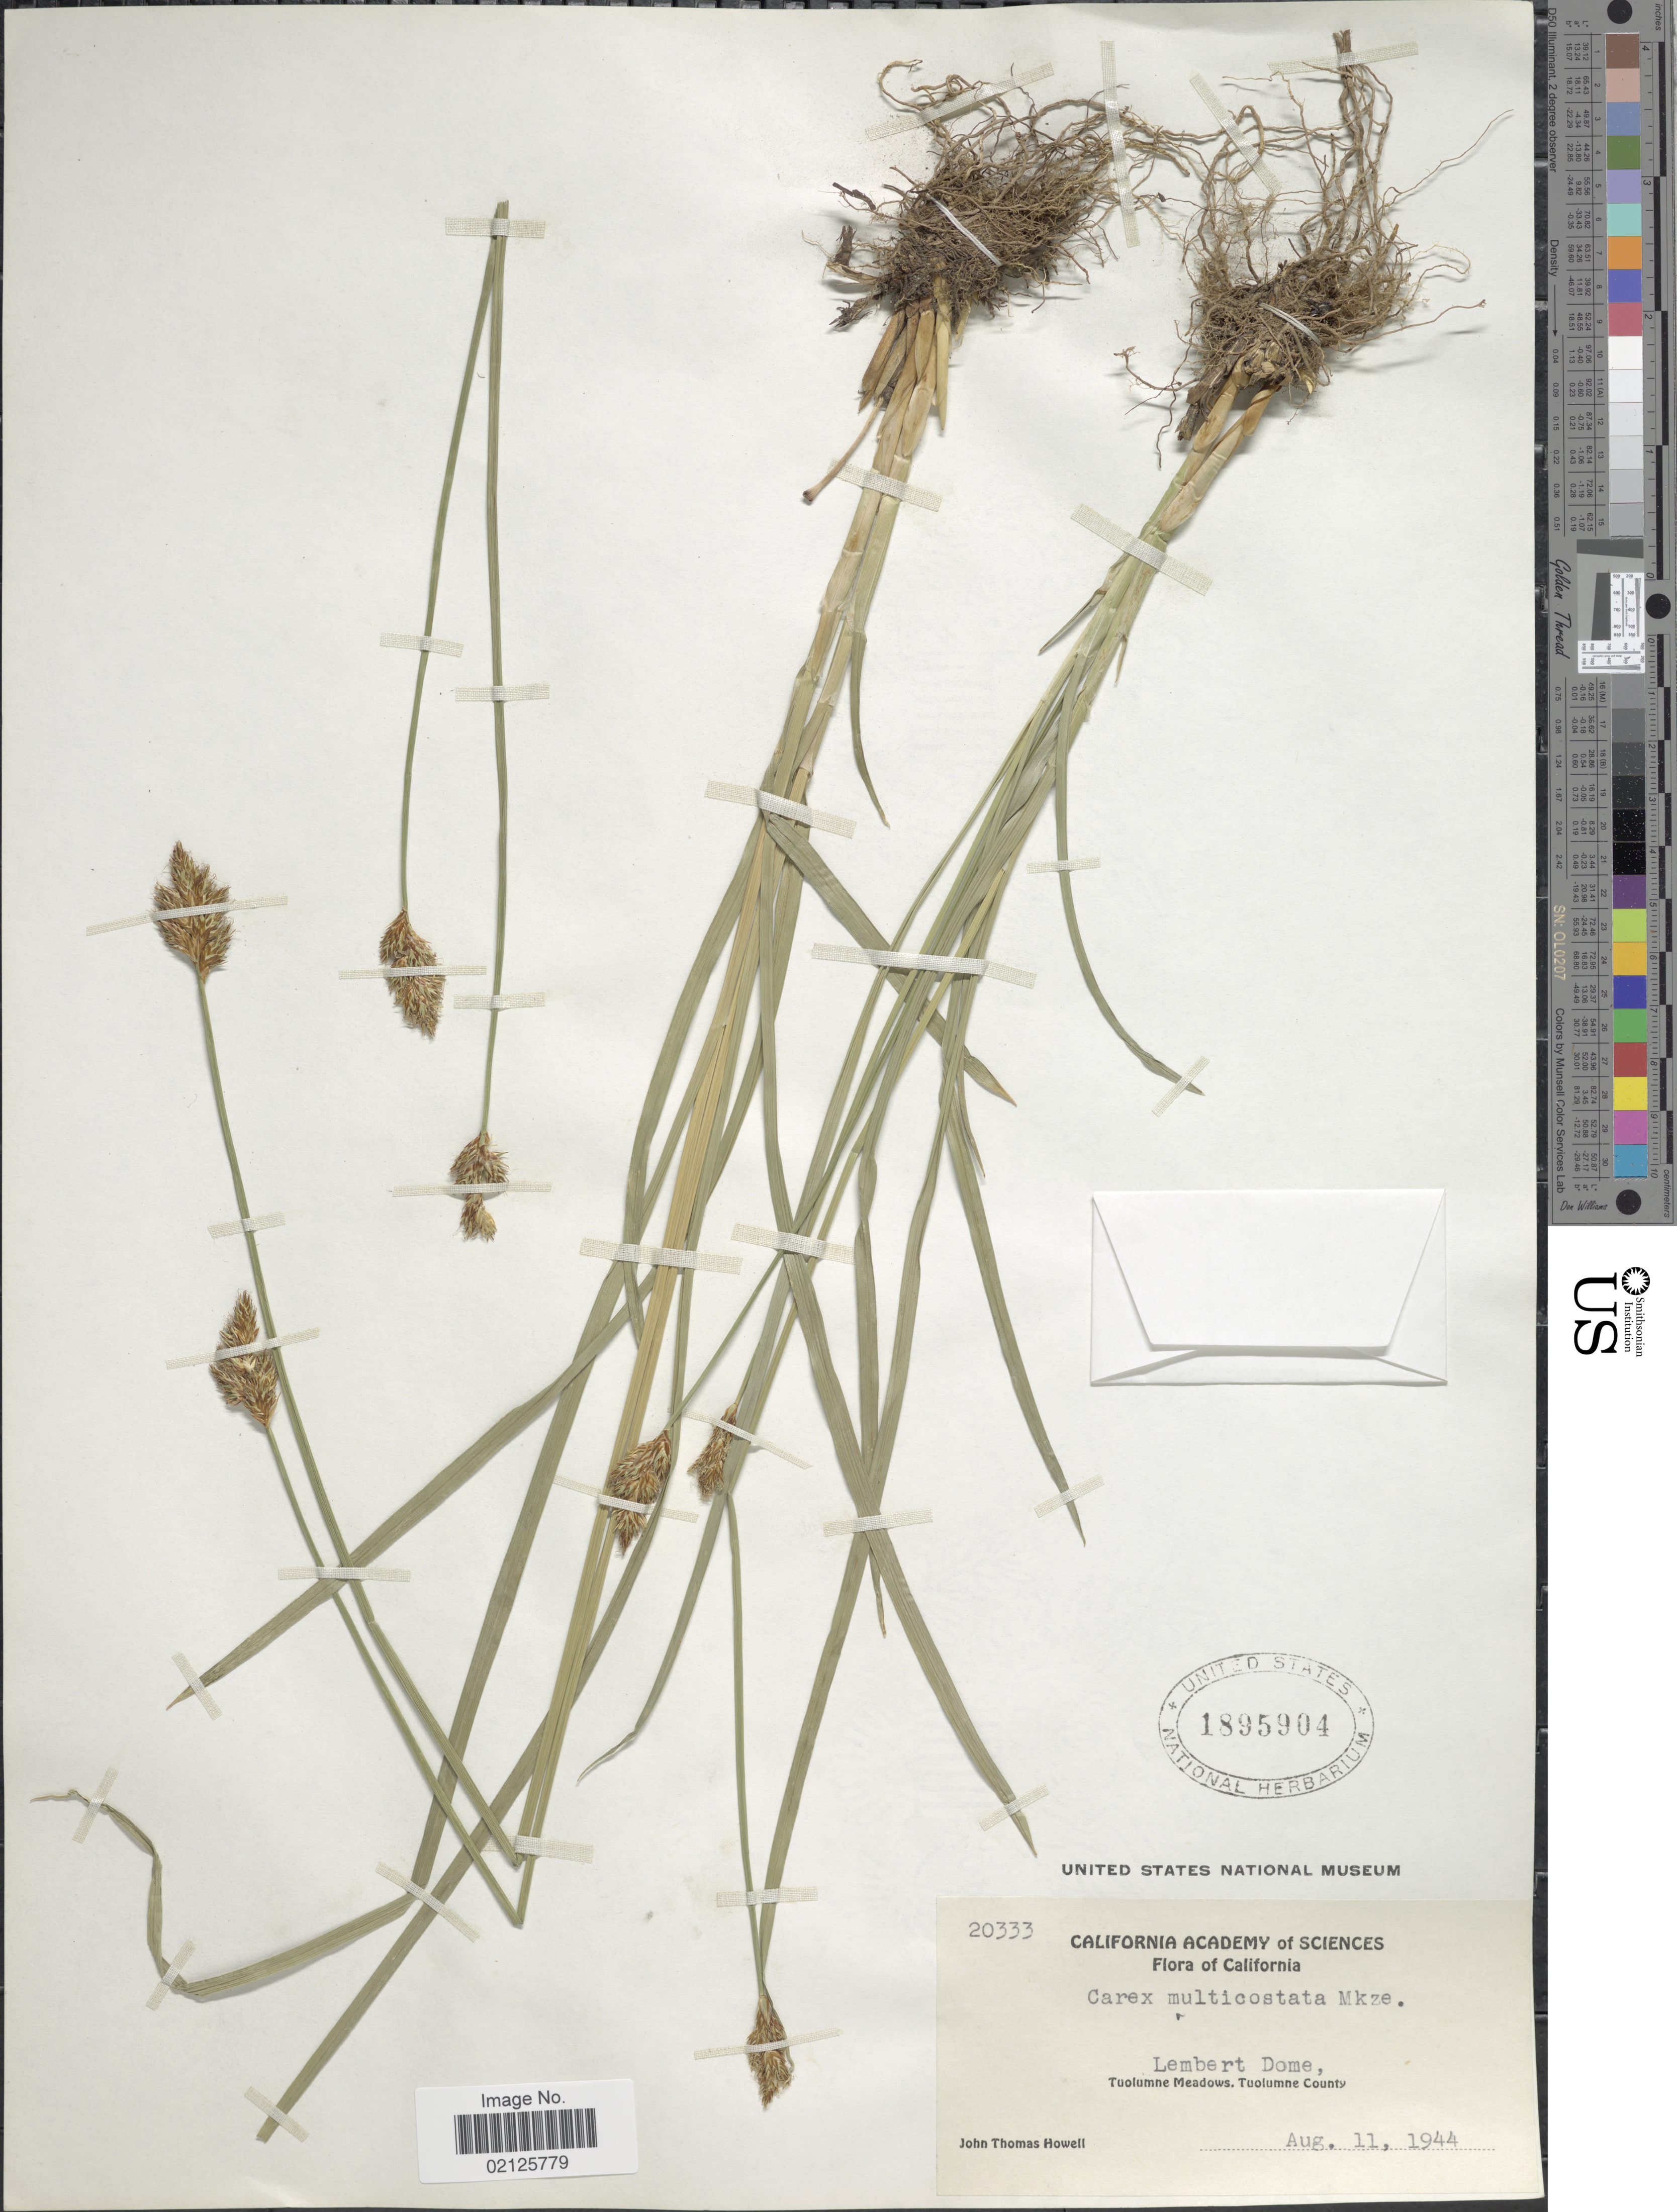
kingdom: Plantae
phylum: Tracheophyta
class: Liliopsida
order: Poales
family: Cyperaceae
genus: Carex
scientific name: Carex multicostata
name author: Mack.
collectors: J. T. Howell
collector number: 20333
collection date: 1944-08-11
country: United States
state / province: California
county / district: Tuolumne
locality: Lembert Dome, Tuolumne Meadows, Tuolumne County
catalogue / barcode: US 1895904